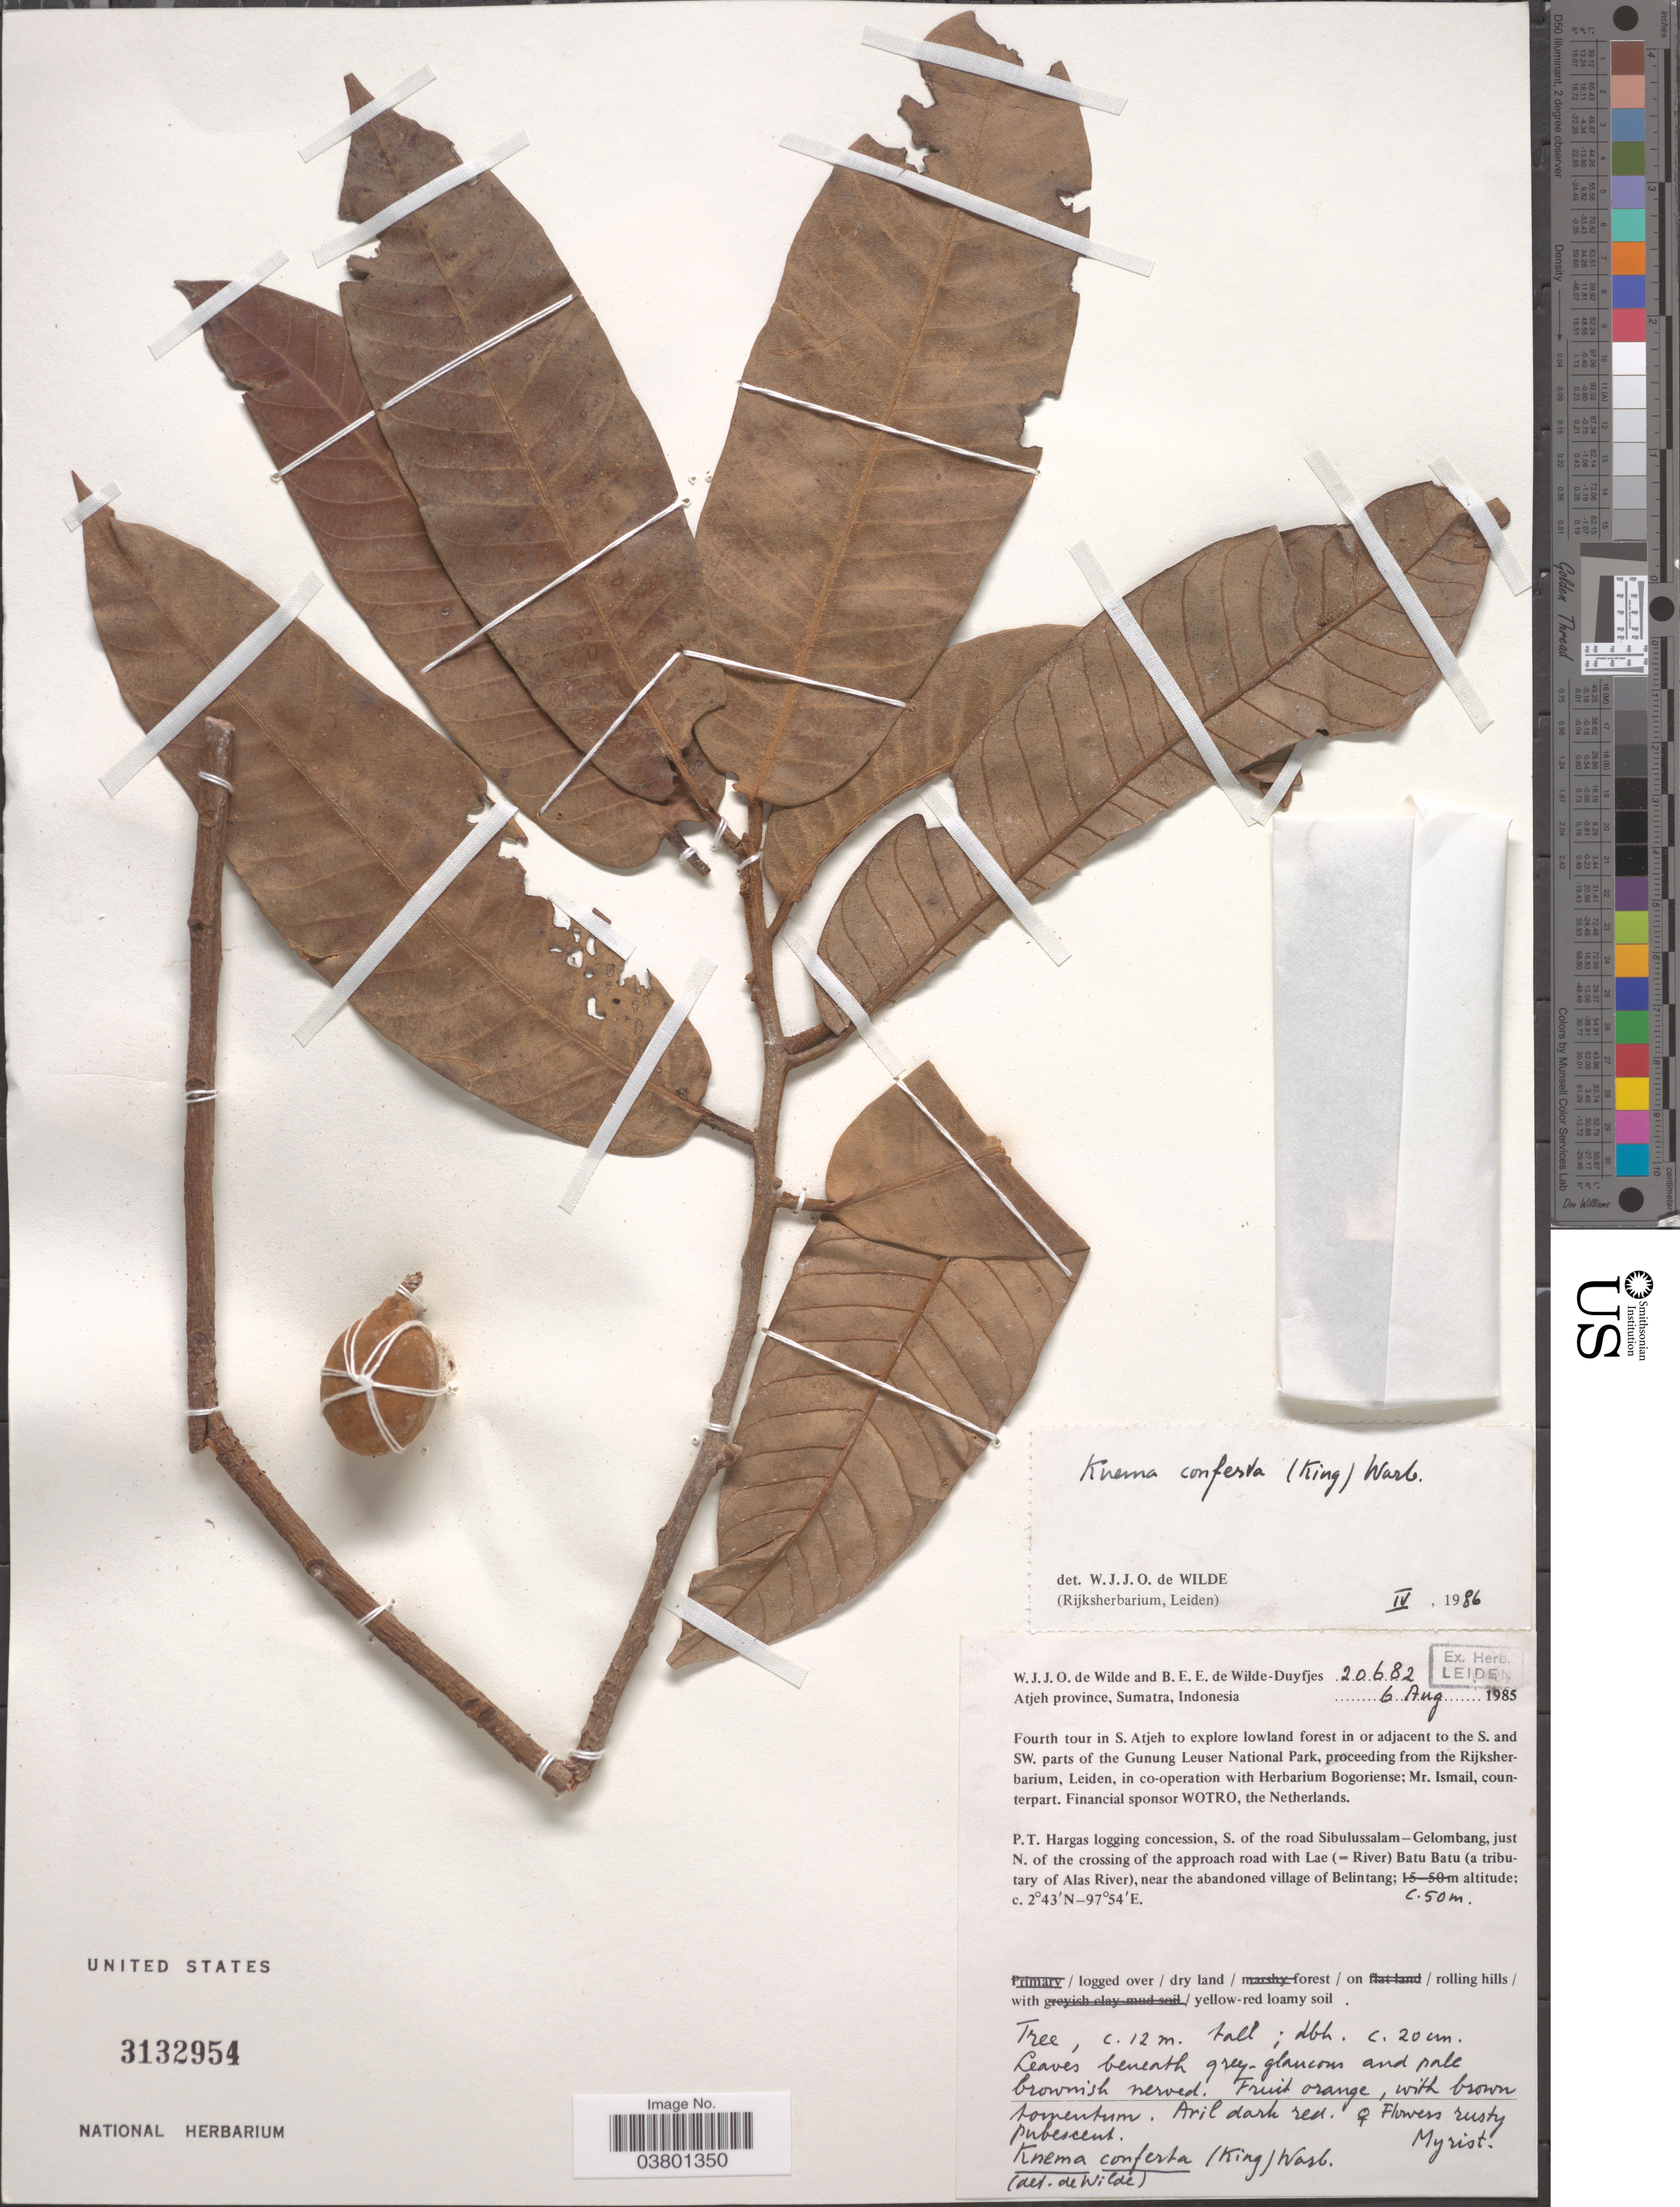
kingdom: Plantae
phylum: Tracheophyta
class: Magnoliopsida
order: Magnoliales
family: Myristicaceae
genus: Knema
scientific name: Knema conferta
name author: (King) Warb.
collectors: W. J. de Wilde & B. E. de Wilde-Duyfjes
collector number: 20682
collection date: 1985-08-06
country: Indonesia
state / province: Sumatra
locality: Atjeh province. Fourth tour in S. Atjeh to explore lowland forest in or adjacent to the S. and SW. parts of the Gunung Leuser National Park. P.T. Hargas logging concession, S. of the road Sibulussalam - Gelombang, just N. of the crossing of the approach road with Lae (=River) Batu Batu (a tributary of Alas River), near the abandoned village of Belintang.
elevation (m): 50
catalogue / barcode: US 3132954